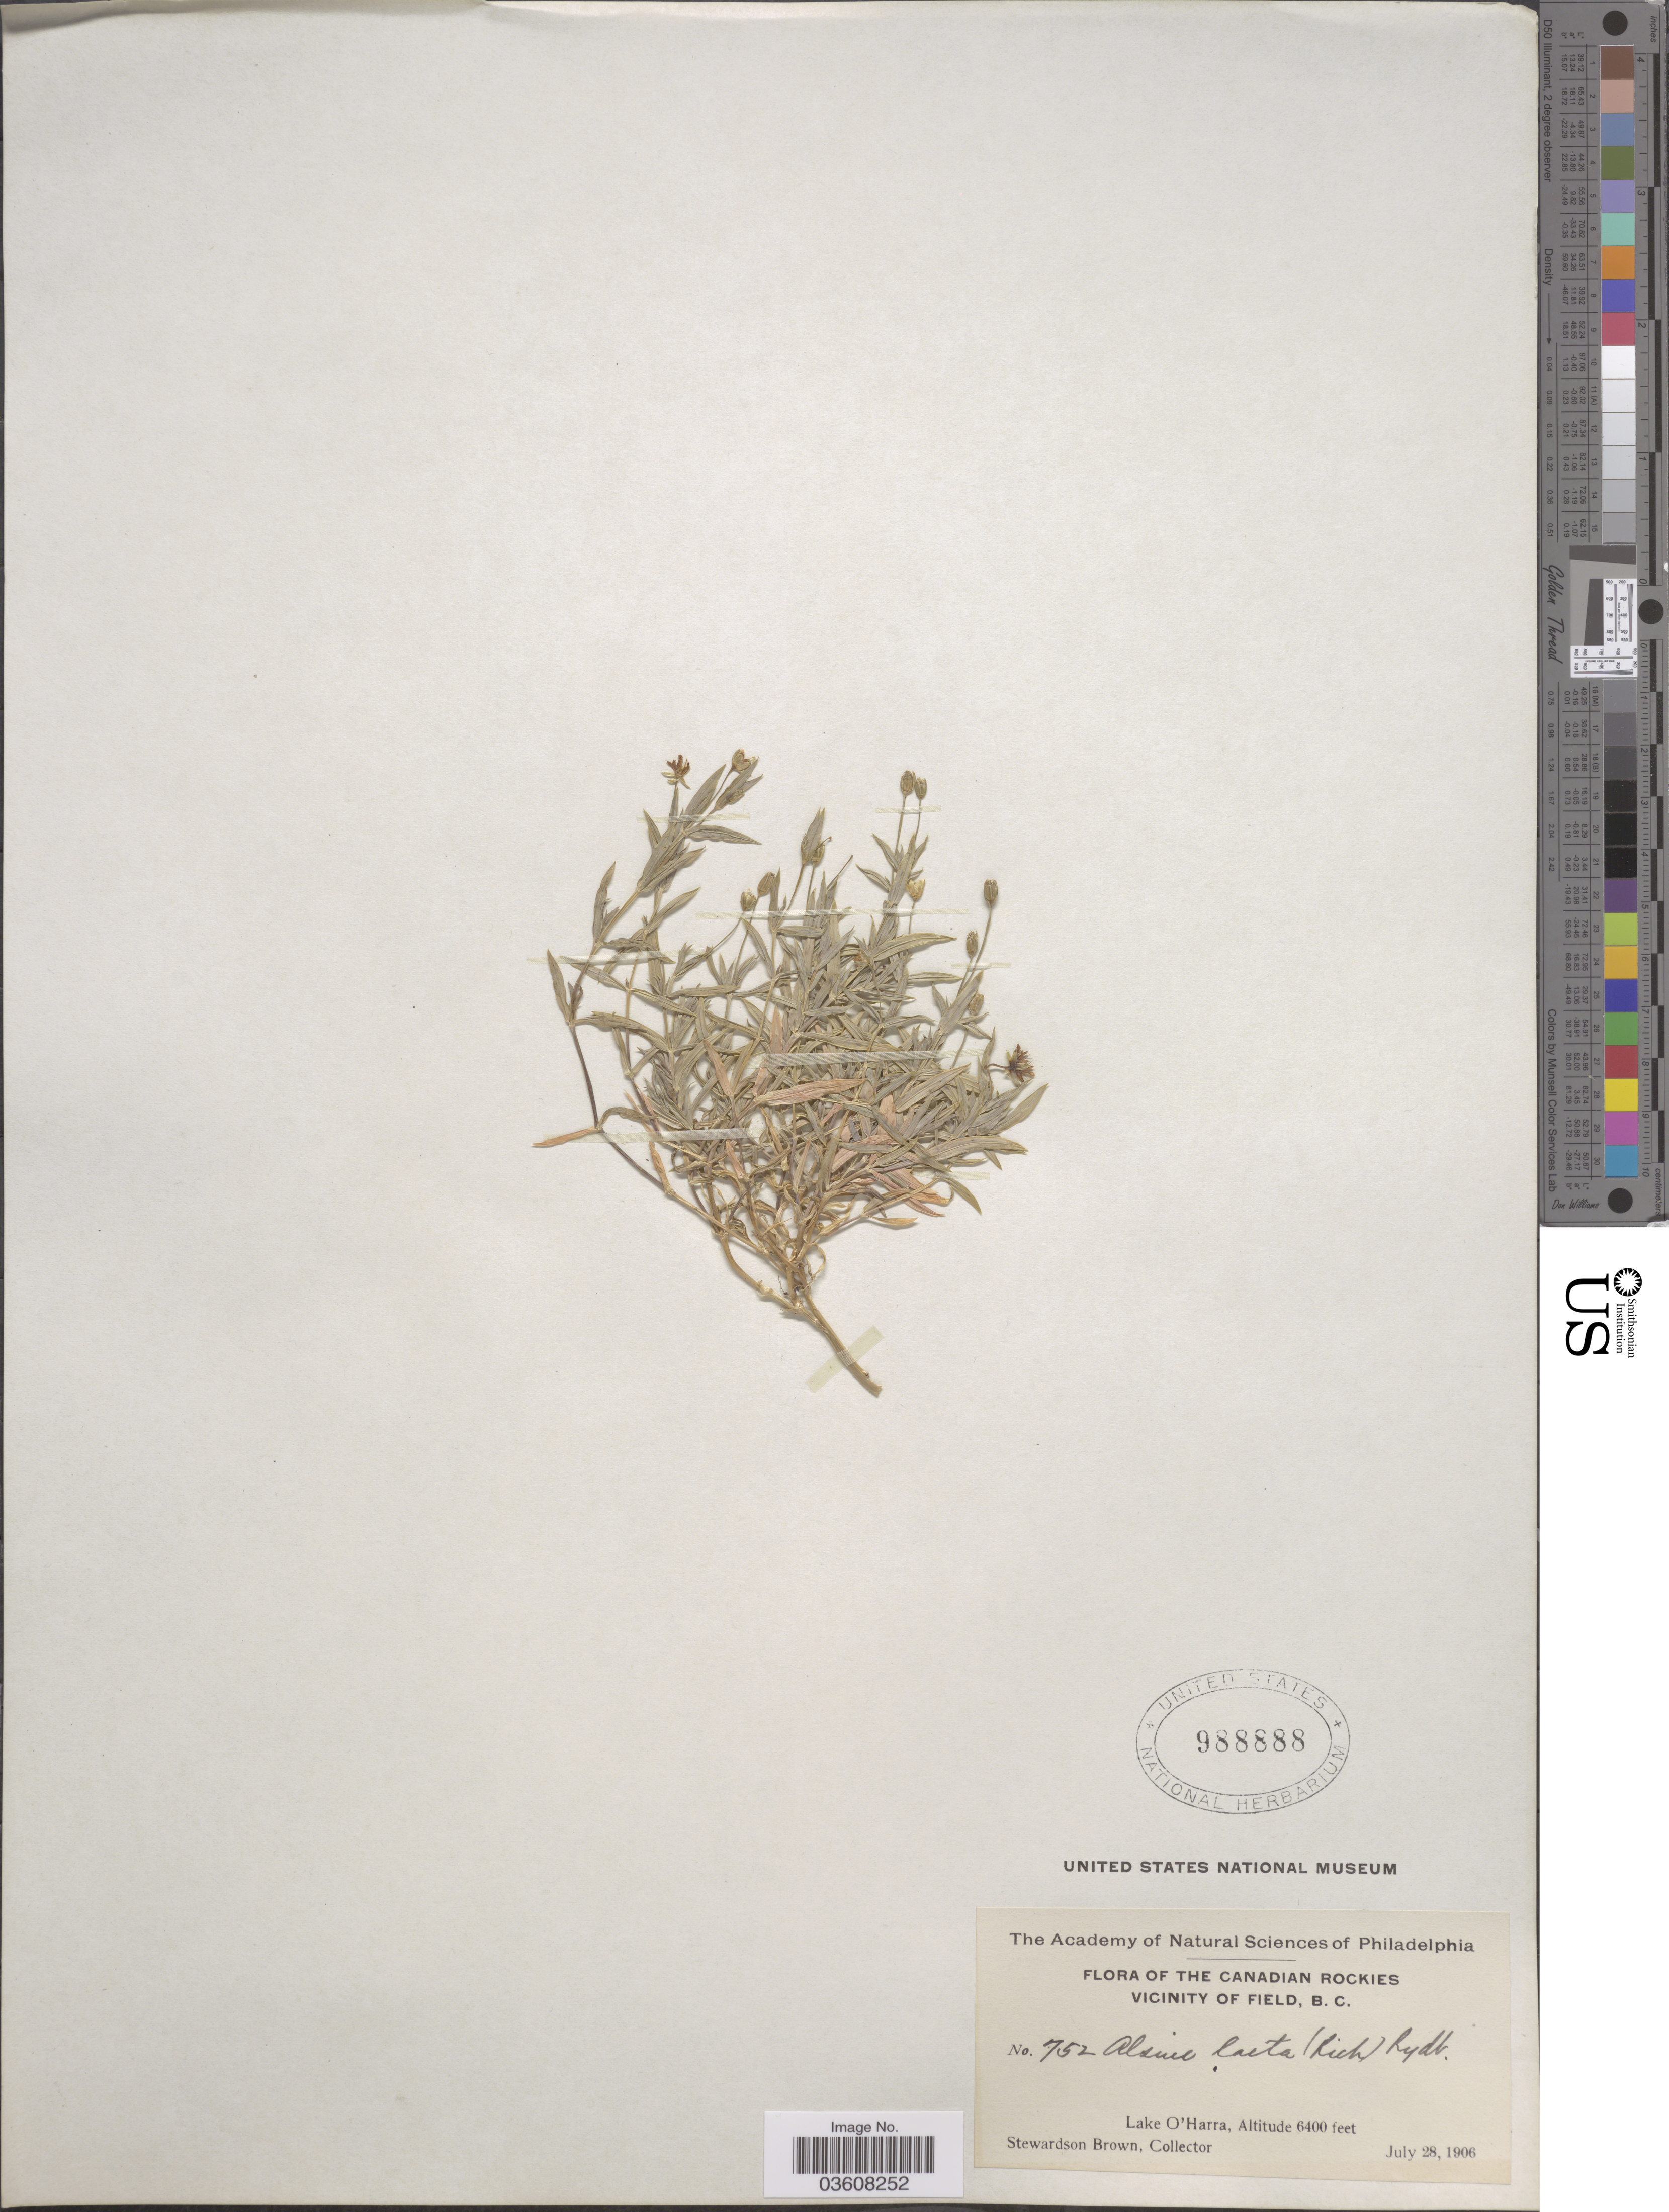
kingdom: Plantae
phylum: Tracheophyta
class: Magnoliopsida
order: Caryophyllales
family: Caryophyllaceae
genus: Stellaria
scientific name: Stellaria laeta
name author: Richards.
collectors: S. Brown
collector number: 752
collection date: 1906-07-28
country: Canada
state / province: British Columbia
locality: The Canadian Rockies Vicinity of Field, B.C. Lake O'Harra.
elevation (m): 1951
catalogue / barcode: US 988888